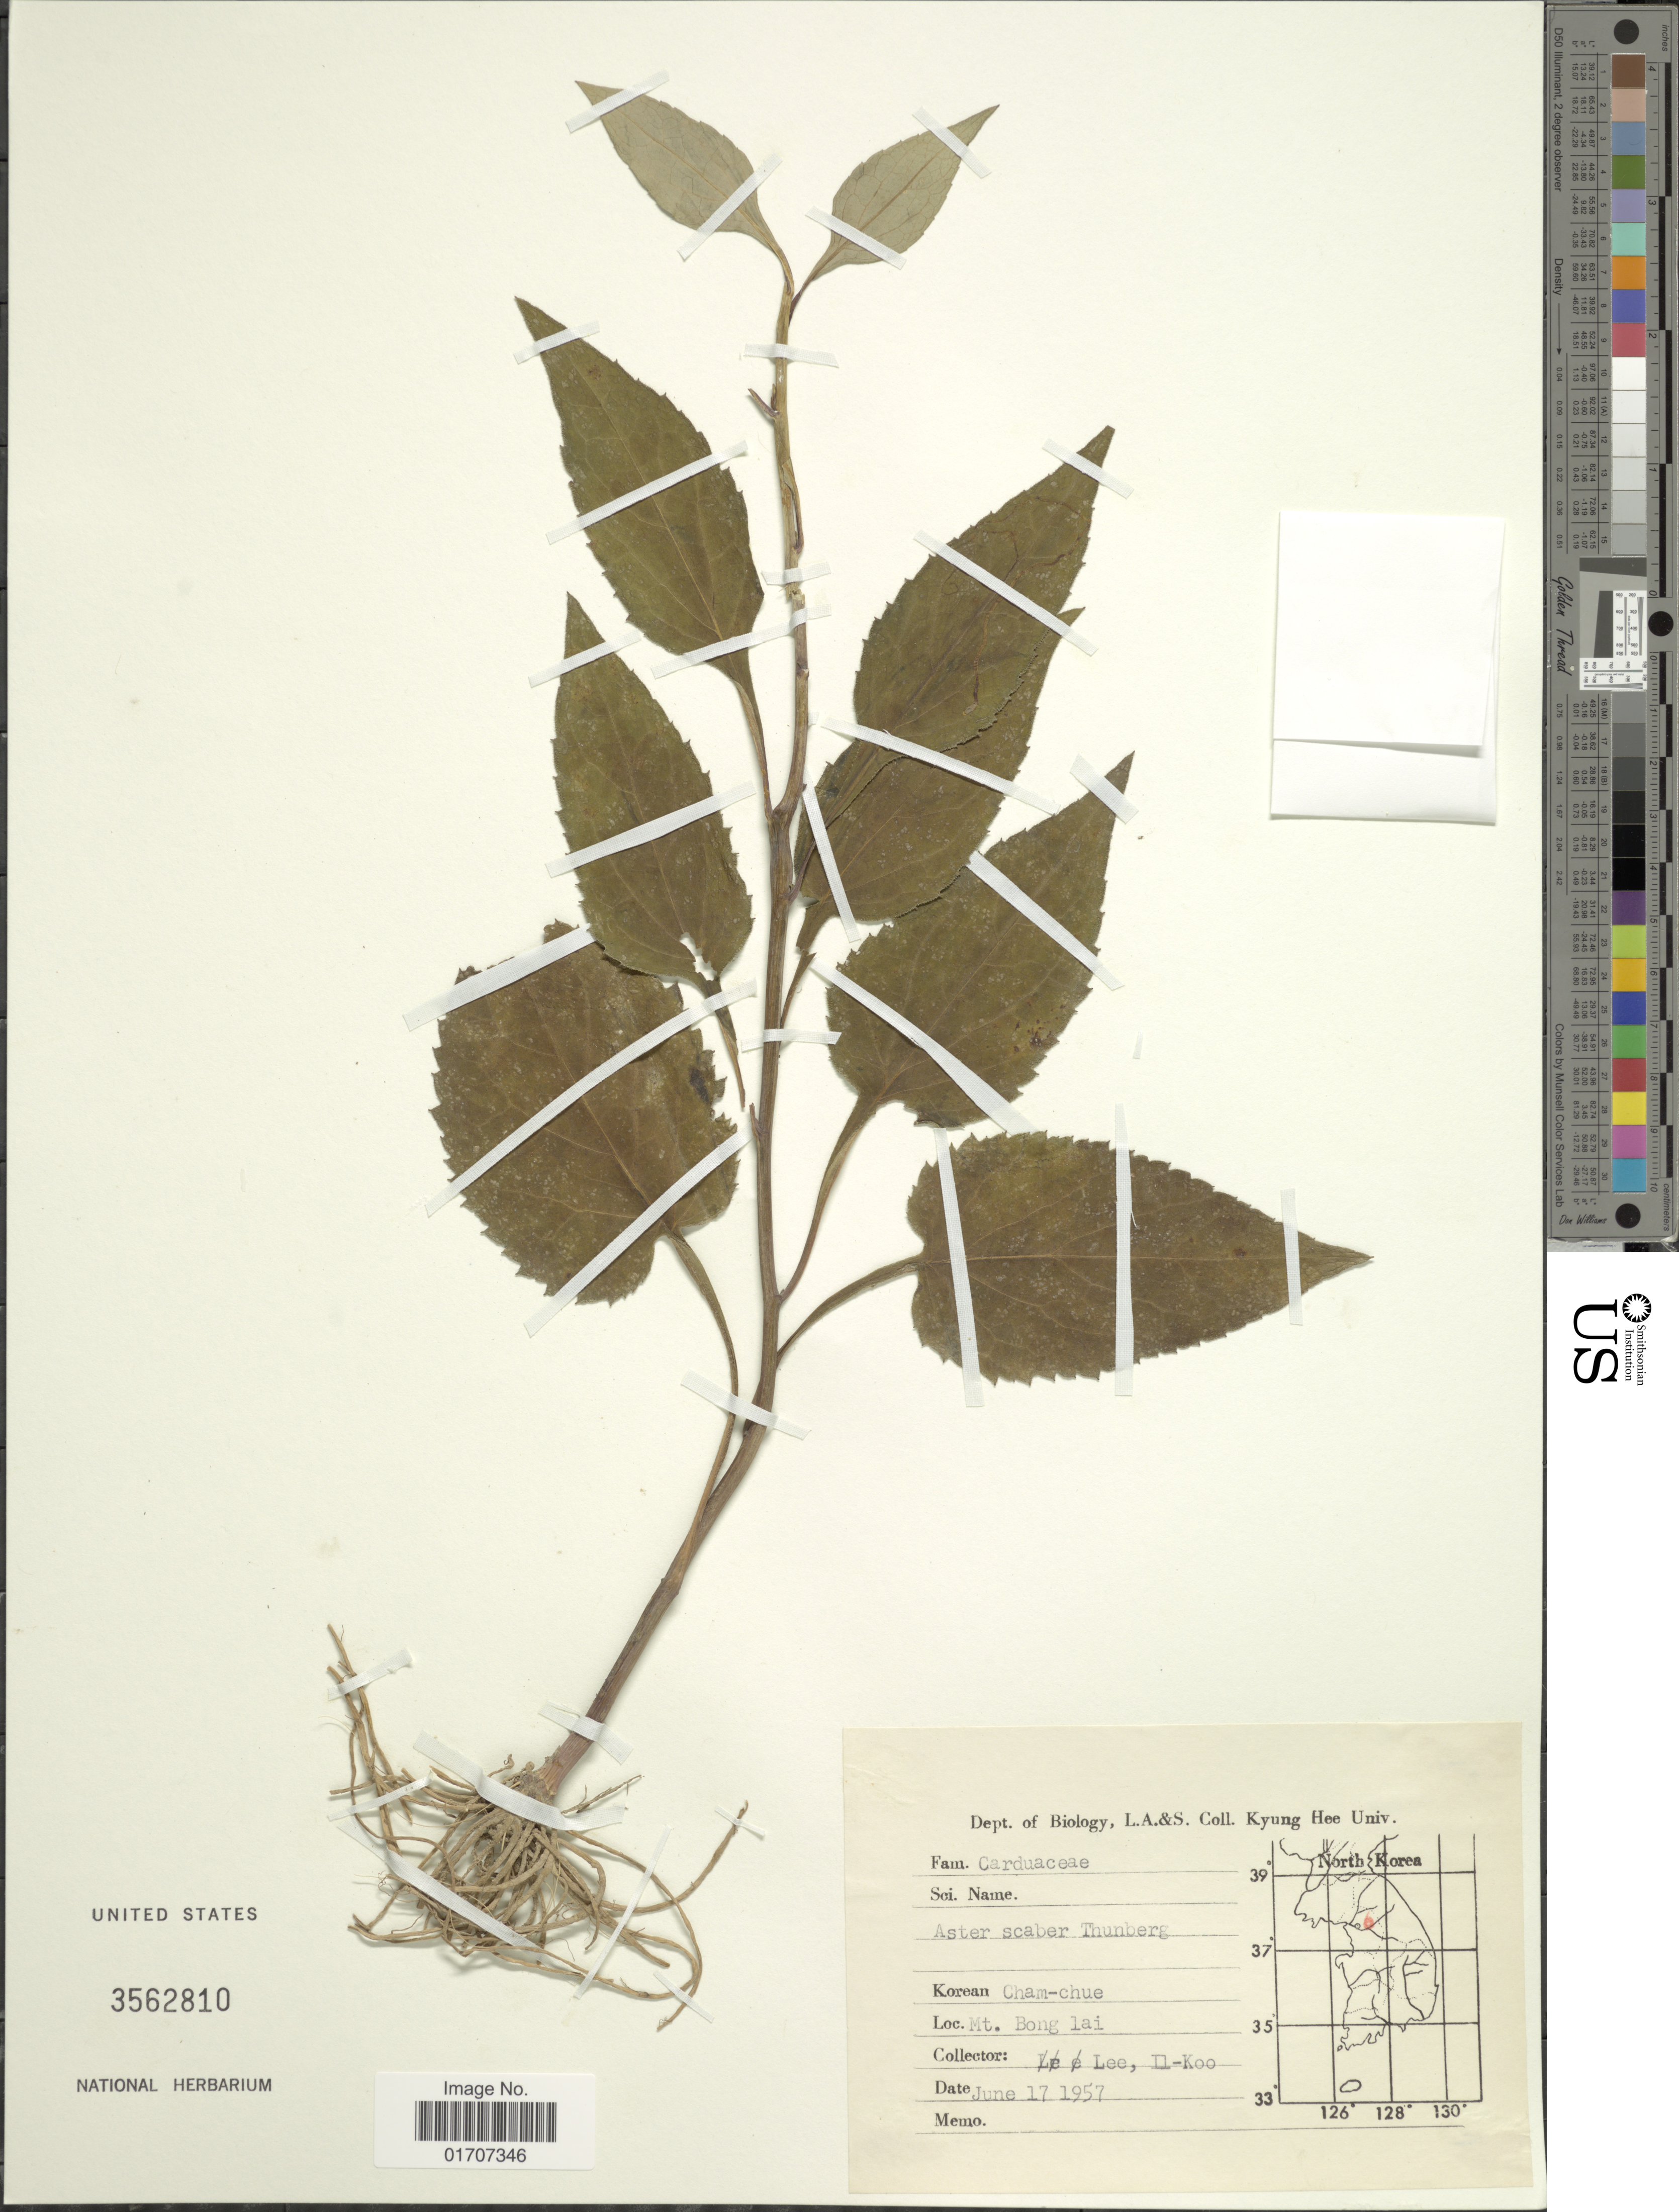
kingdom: Plantae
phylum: Tracheophyta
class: Magnoliopsida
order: Asterales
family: Asteraceae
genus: Doellingeria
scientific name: Doellingeria scabra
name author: (Thunb.) Nees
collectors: I. Lee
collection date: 1957-06-17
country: South Korea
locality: Mt. Bong Lai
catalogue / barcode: US 3562810